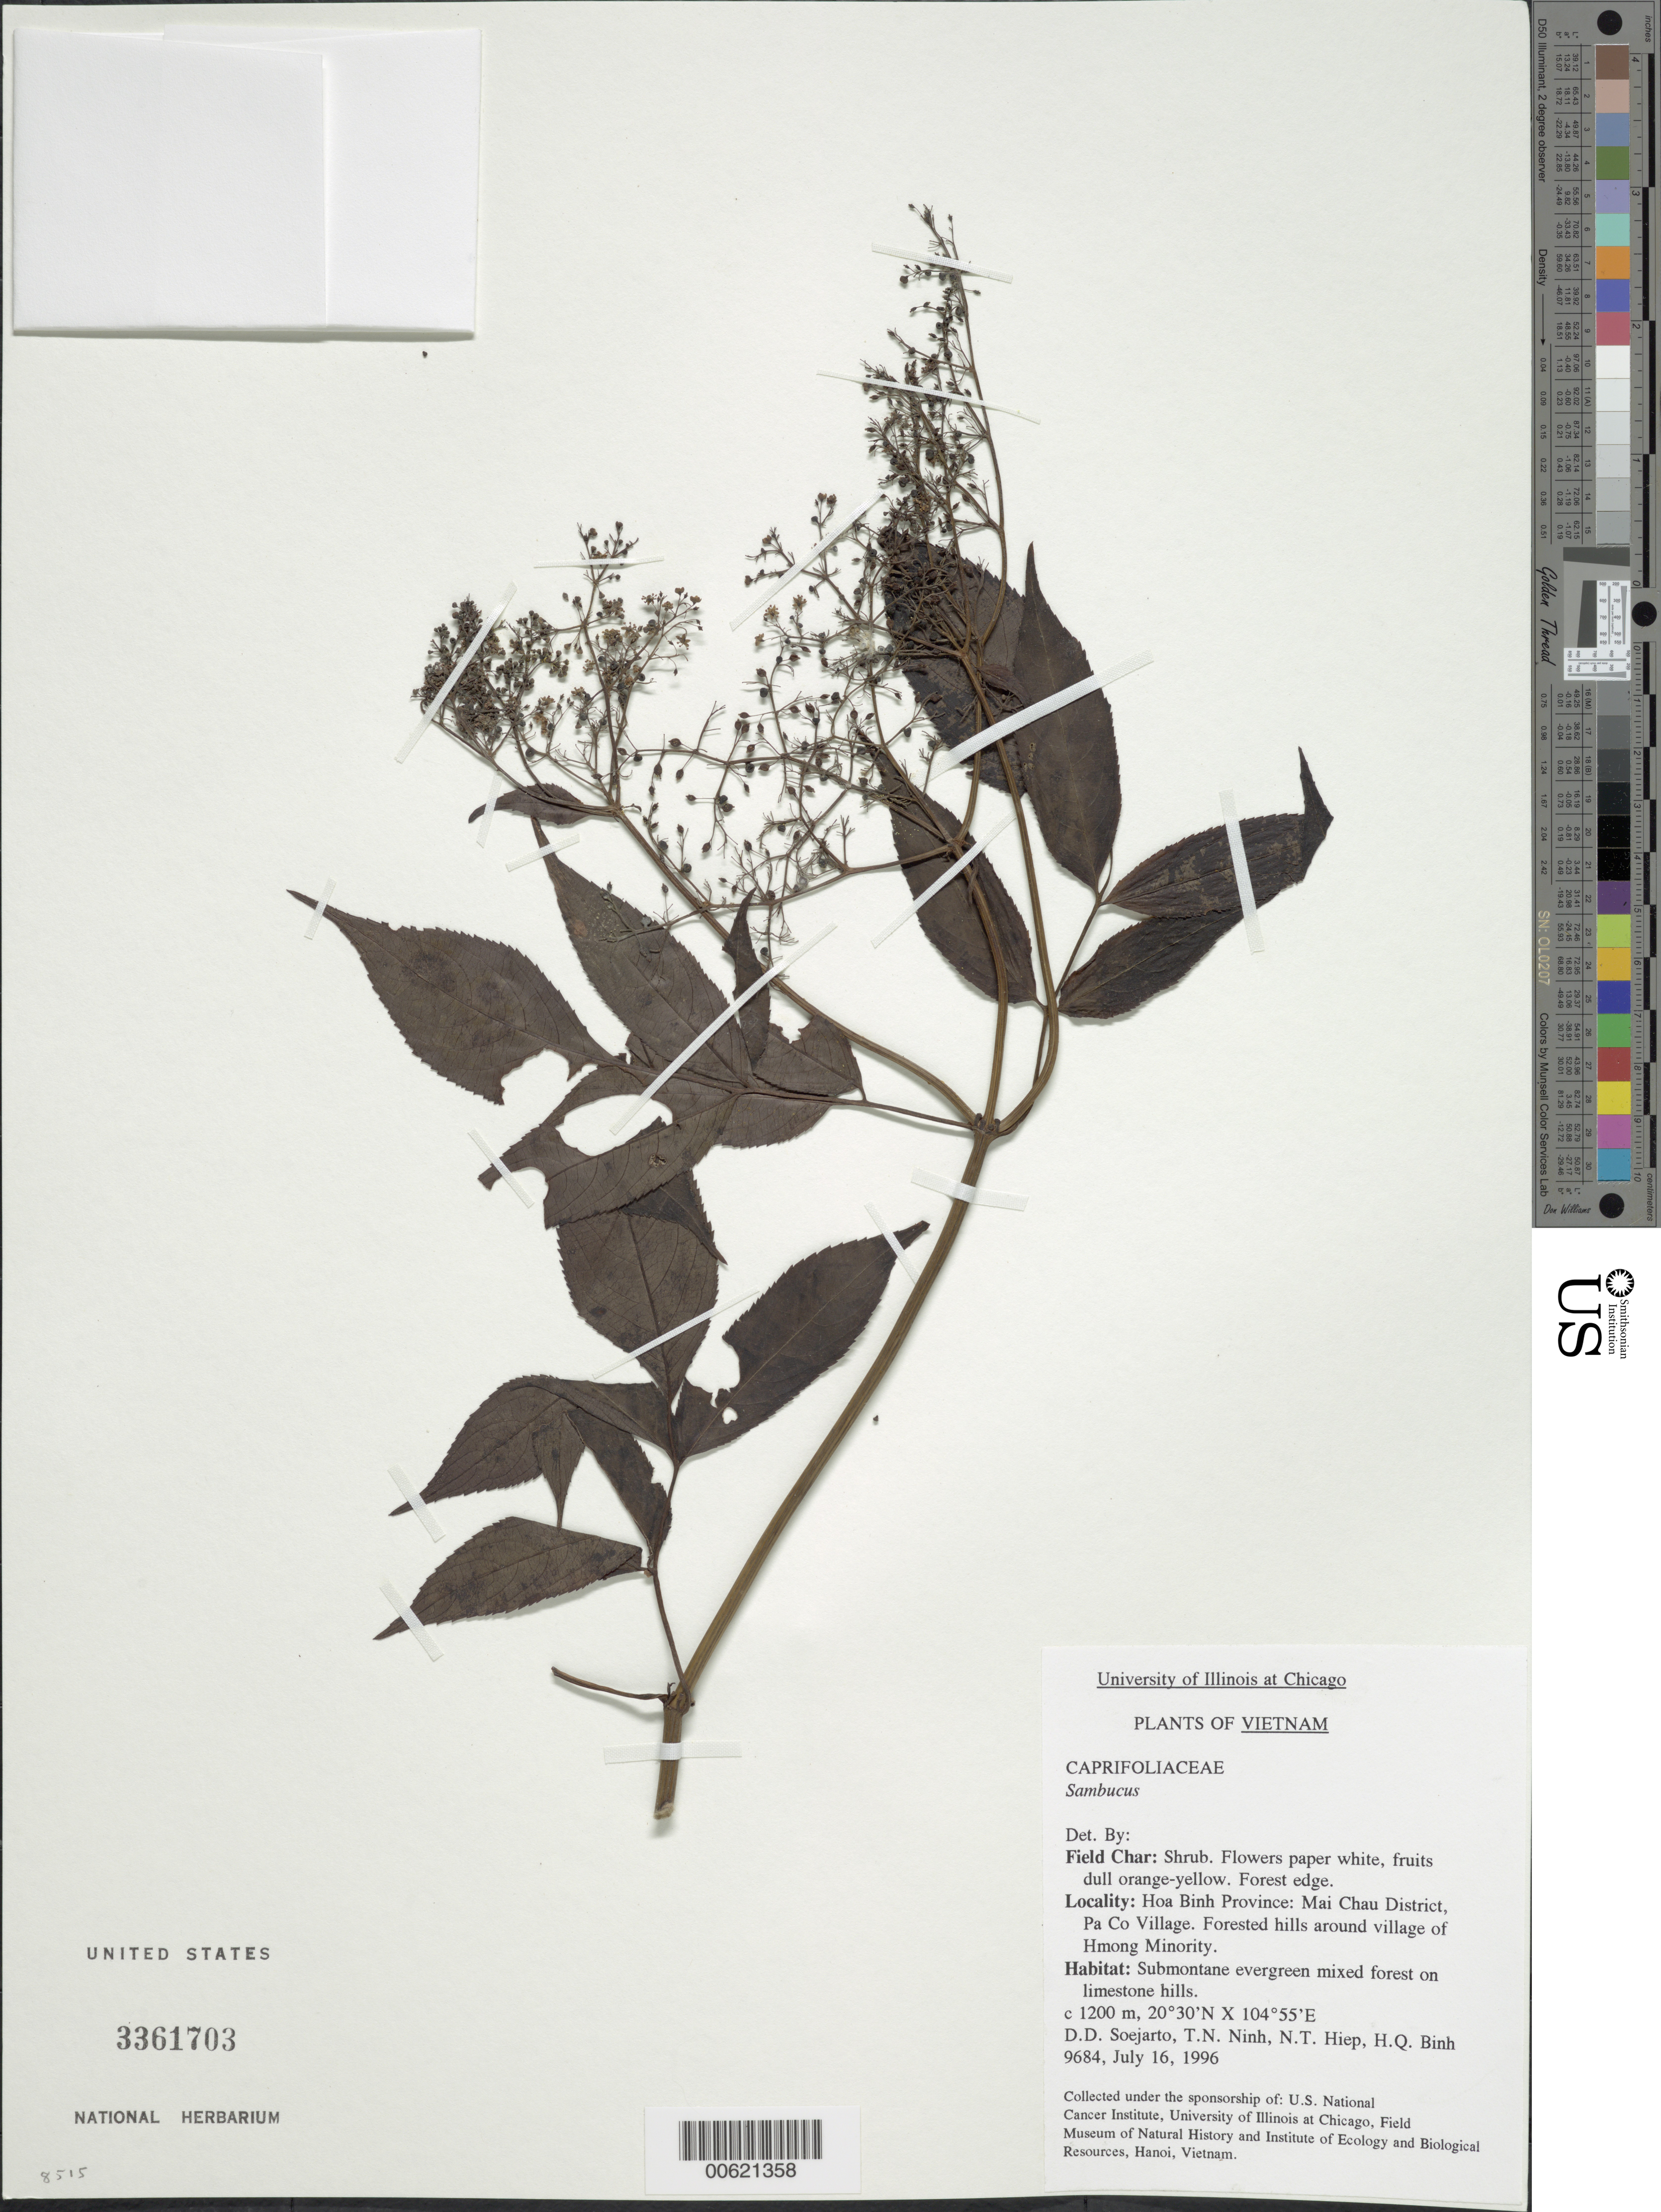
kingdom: Plantae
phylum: Tracheophyta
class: Magnoliopsida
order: Dipsacales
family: Viburnaceae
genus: Sambucus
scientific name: Sambucus sp.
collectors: T. N. Ninh, N. T. Hiep & H. Q. Binh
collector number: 9684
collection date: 1996-07-16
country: Vietnam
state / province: Hoa Binh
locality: Hoa Binh Province: Mai Chau District, Pa Co Village. Forested hills around village of Hmong Minority.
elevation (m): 1200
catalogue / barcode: US 3361703